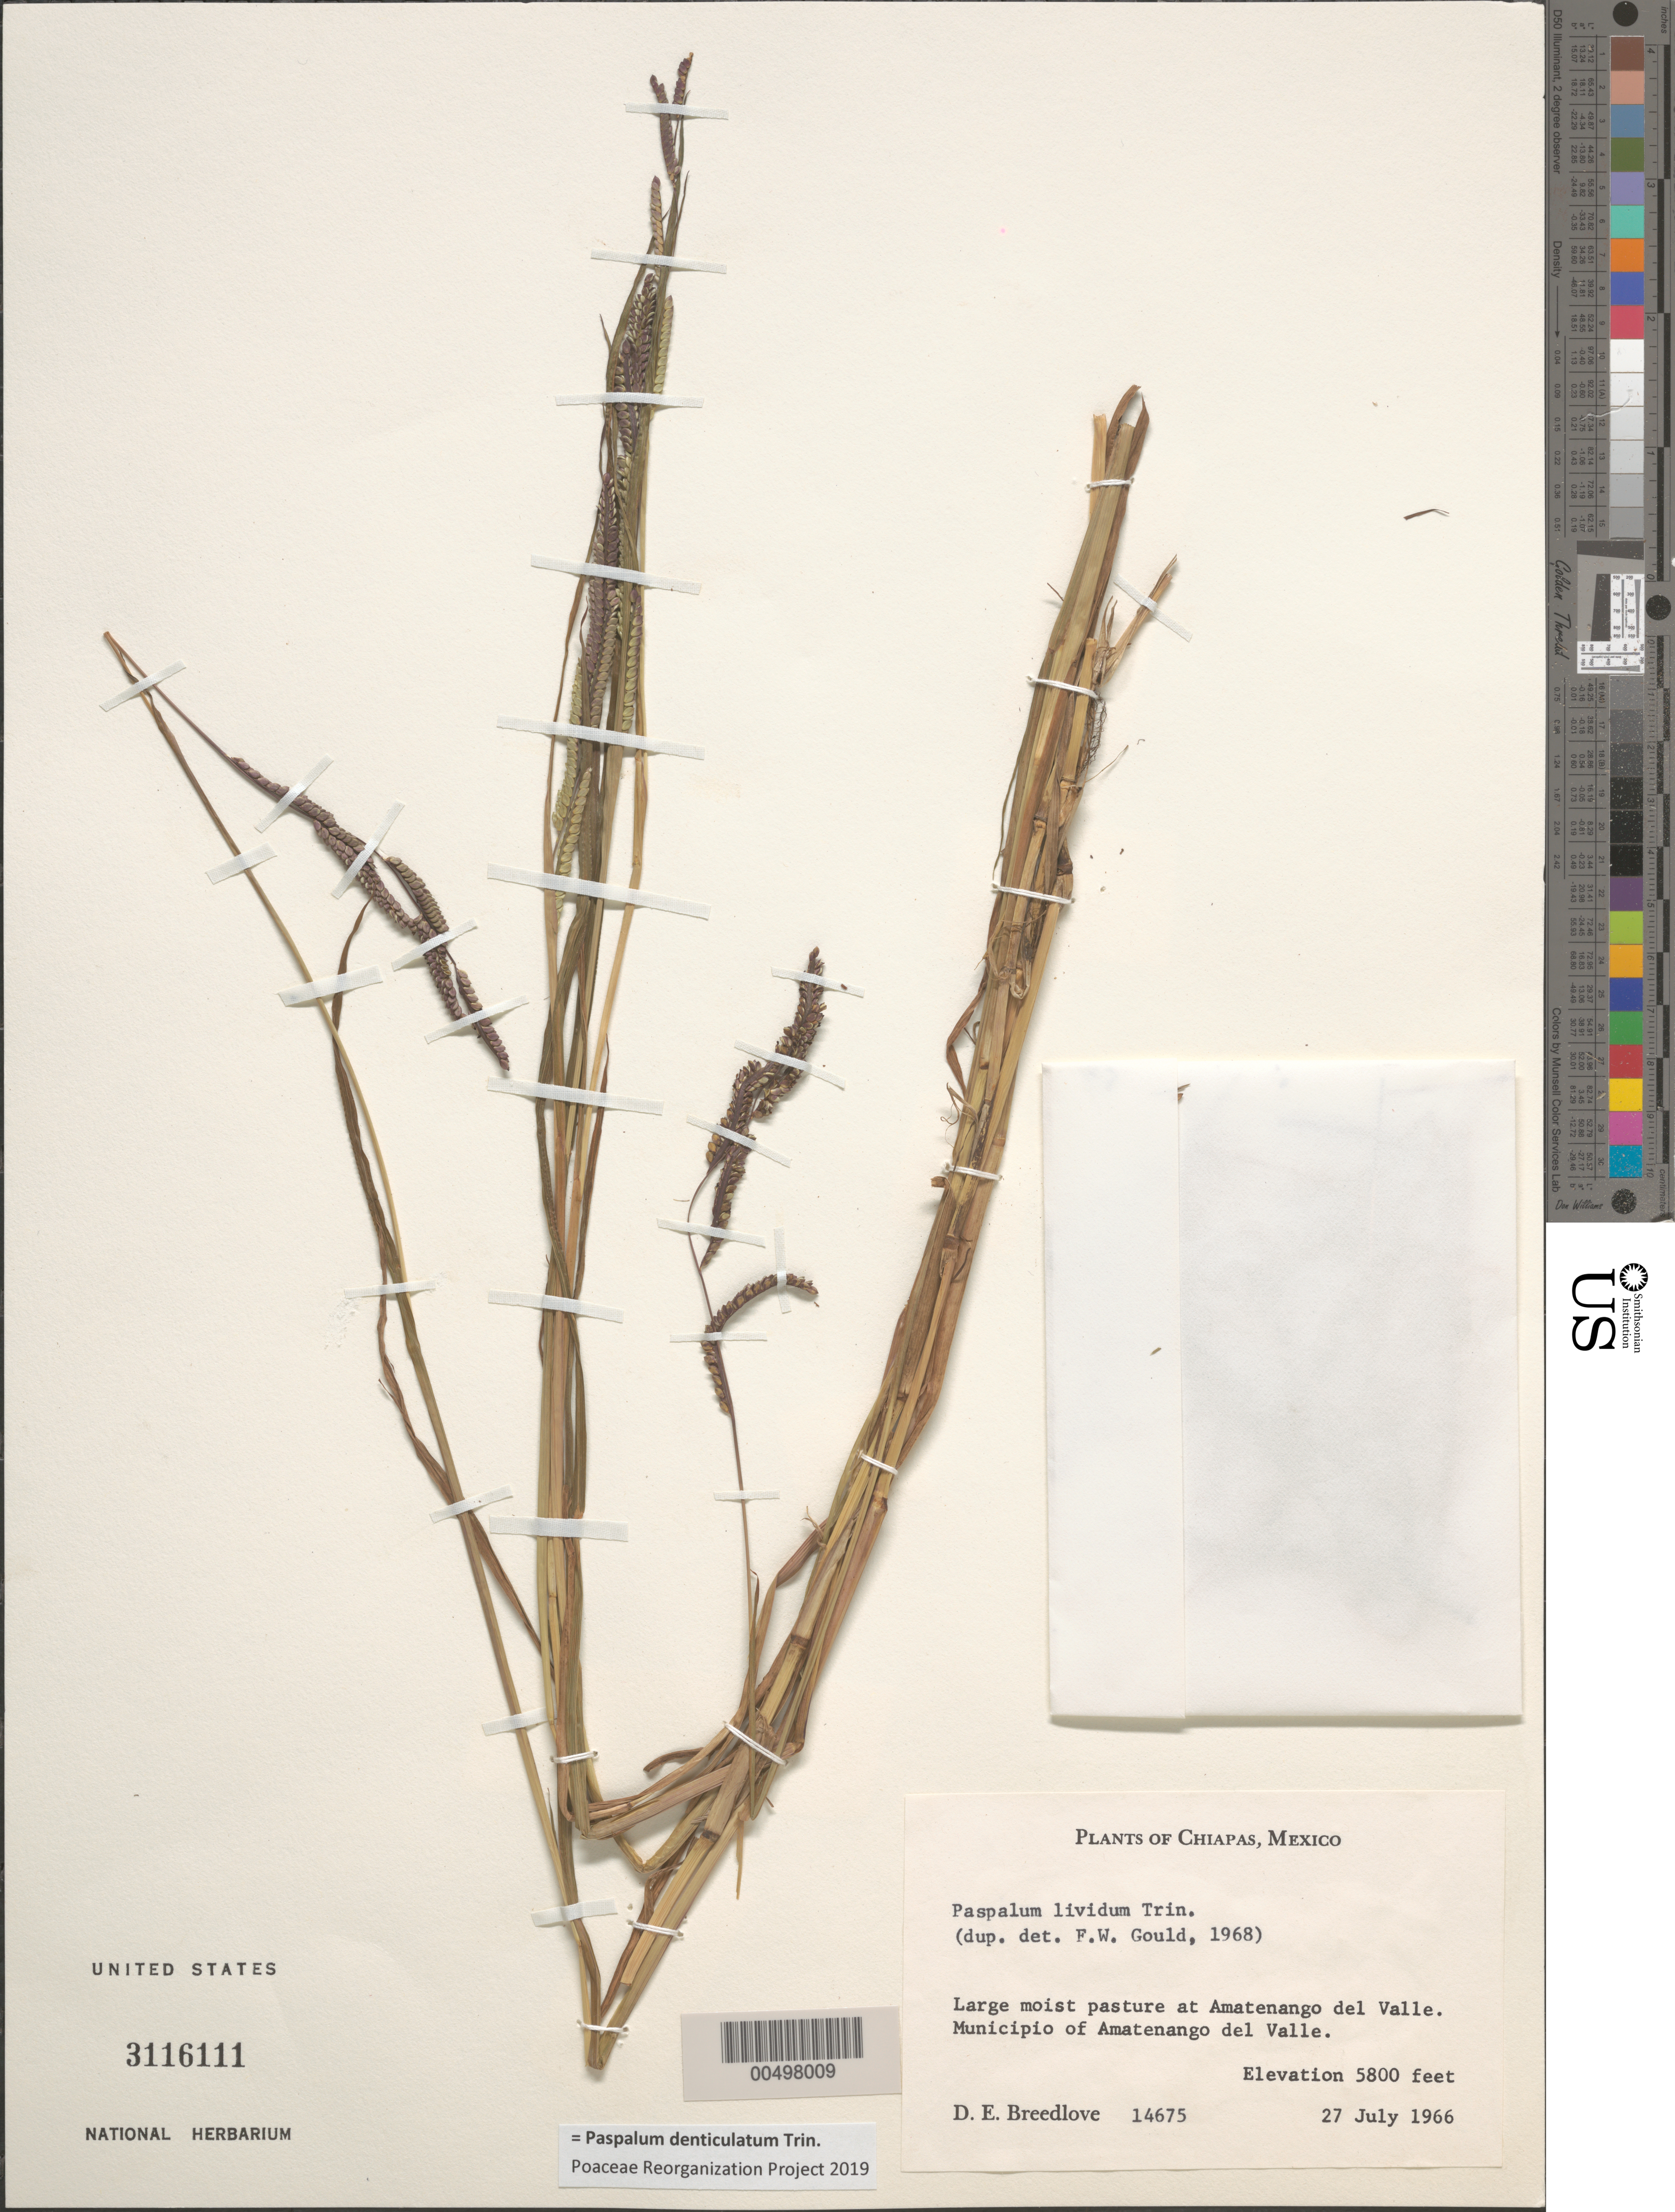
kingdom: Plantae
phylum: Tracheophyta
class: Liliopsida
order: Poales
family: Poaceae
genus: Paspalum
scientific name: Paspalum lividum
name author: Trin. in Schltdl.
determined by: Gould, F. W.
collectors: D. E. Breedlove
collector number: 14675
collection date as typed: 27 Jul 1966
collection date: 1966-07-27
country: Mexico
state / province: Chiapas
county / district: Amatenango del Valle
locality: At Amatenango del Valle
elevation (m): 1768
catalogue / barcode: US 3116111